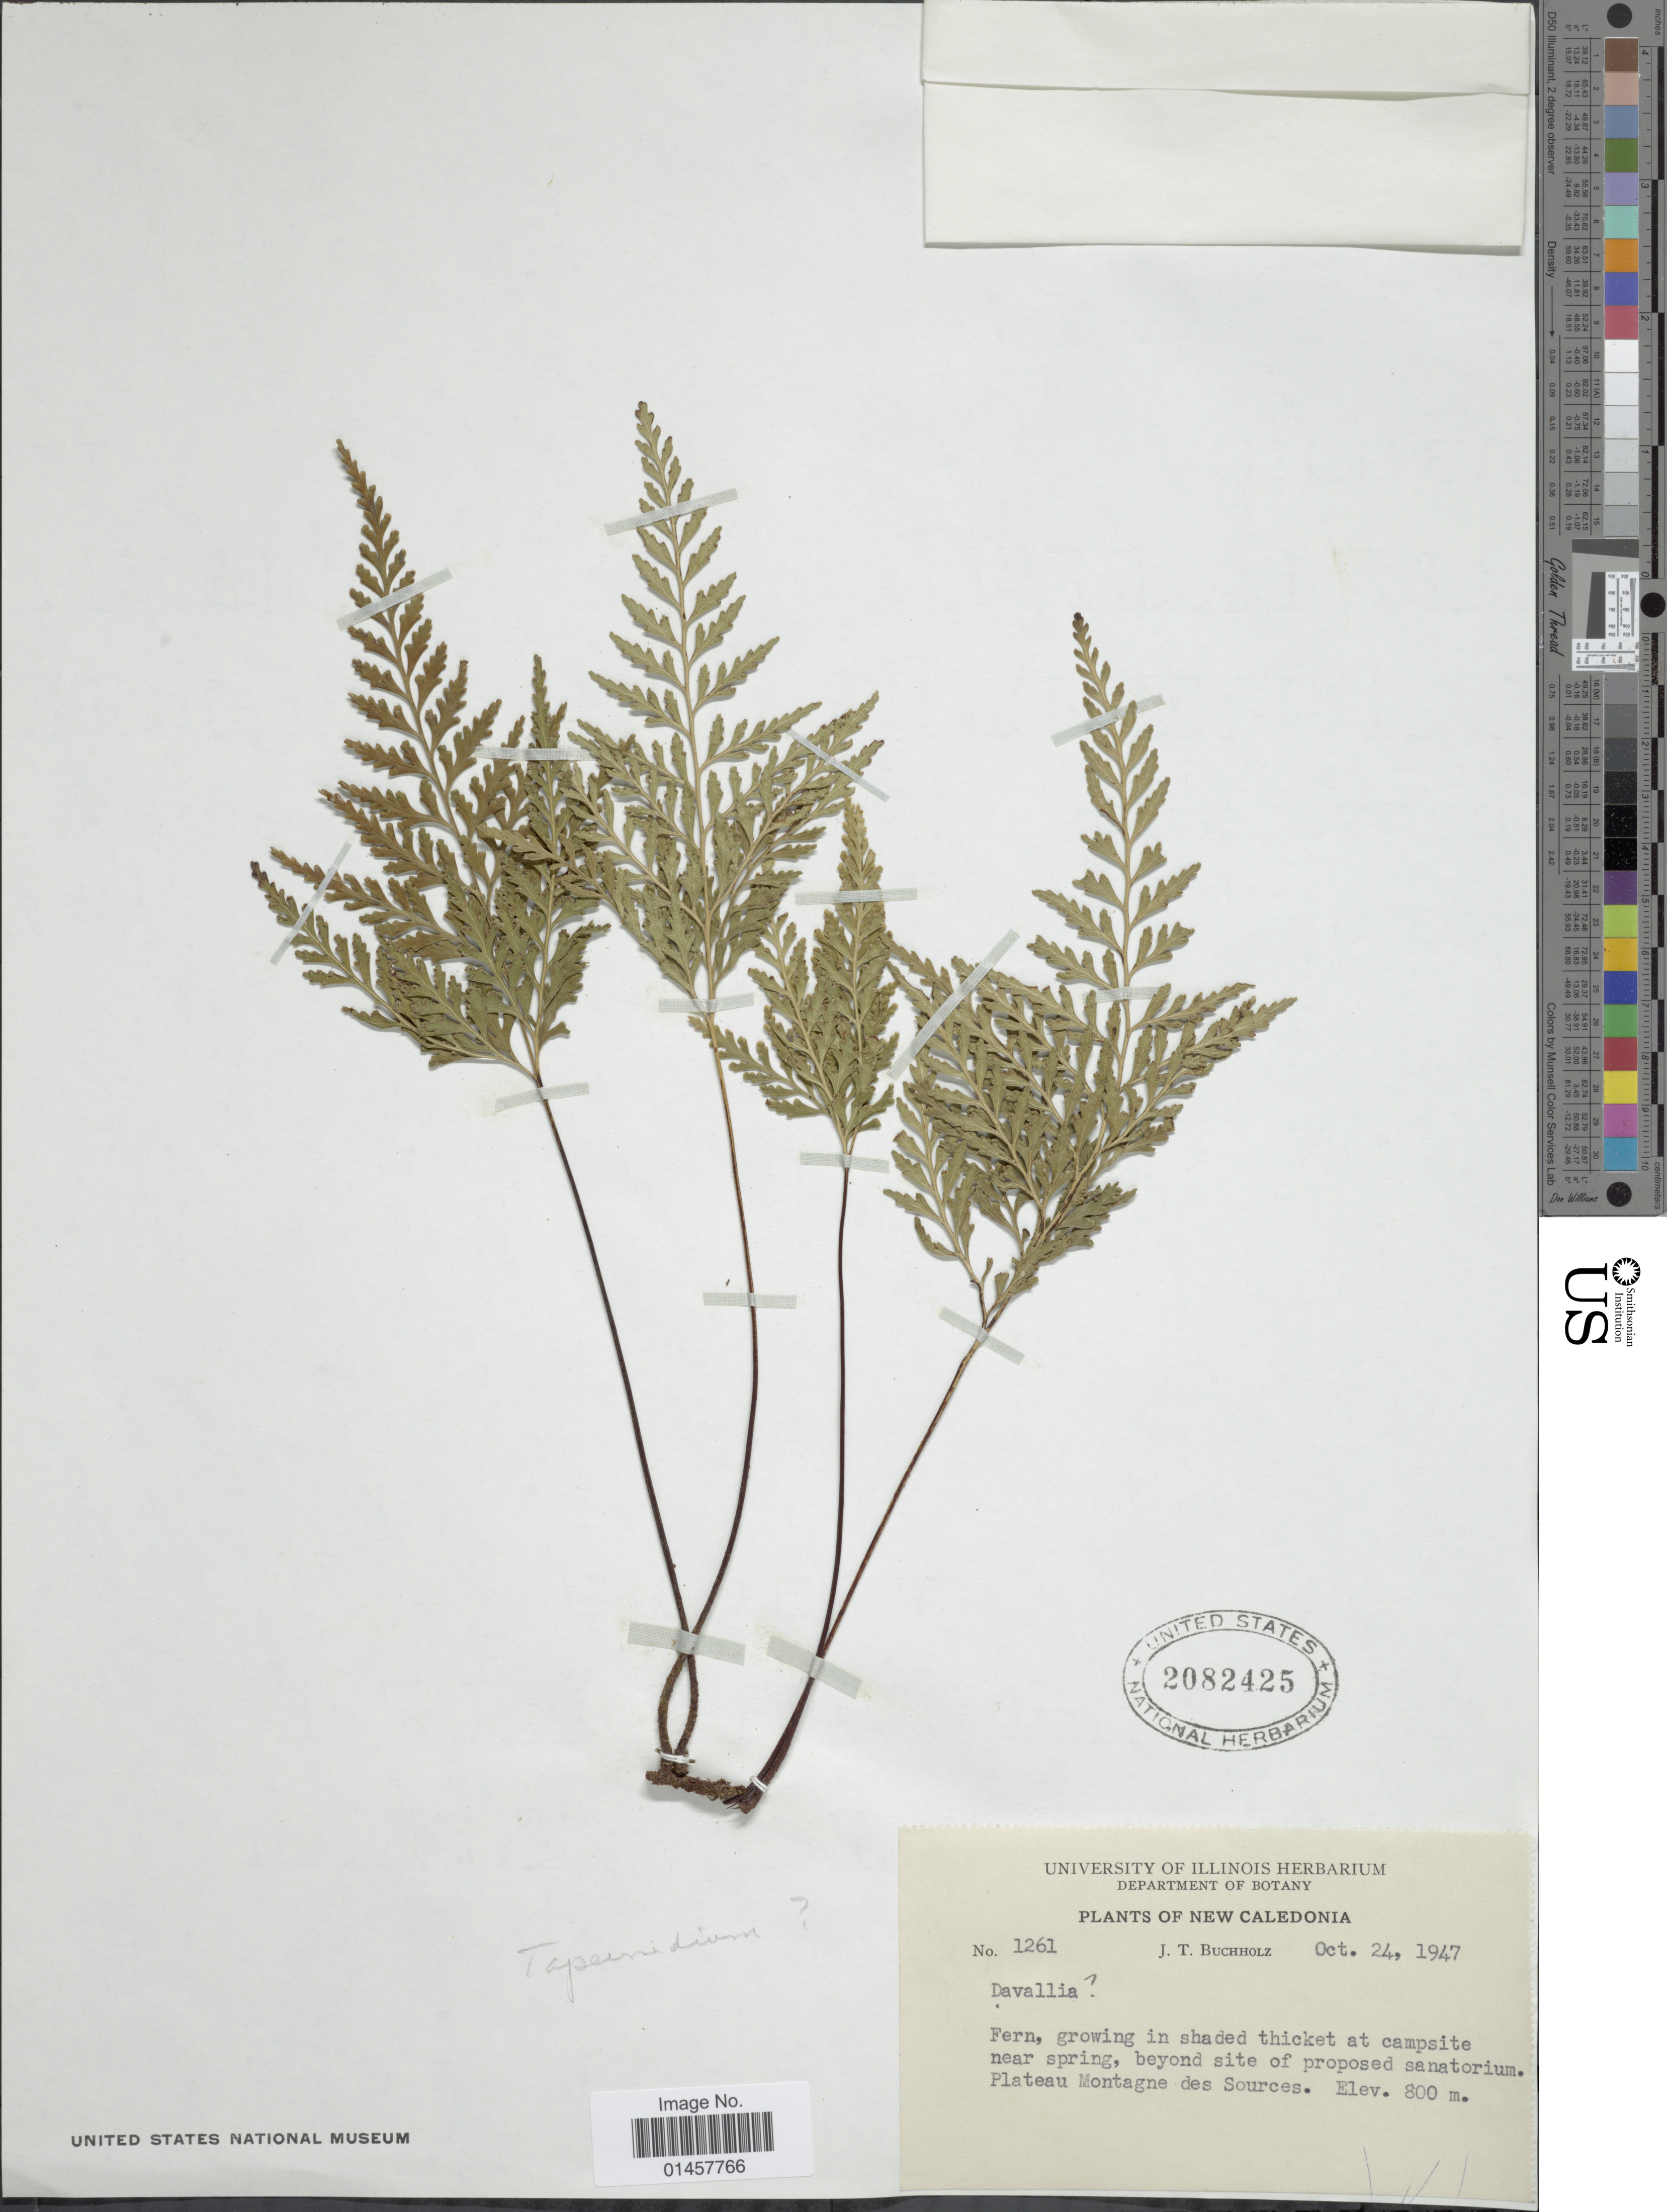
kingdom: Plantae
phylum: Tracheophyta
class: Polypodiopsida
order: Polypodiales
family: Lindsaeaceae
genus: Tapeinidium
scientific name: Tapeinidium moorei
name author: (Hook.) Hieron.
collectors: J. T. Buchholz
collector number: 1261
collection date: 1947-10-24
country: New Caledonia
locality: New Caledonia, Plateau Montagne des Sources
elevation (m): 800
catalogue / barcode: US 2082425